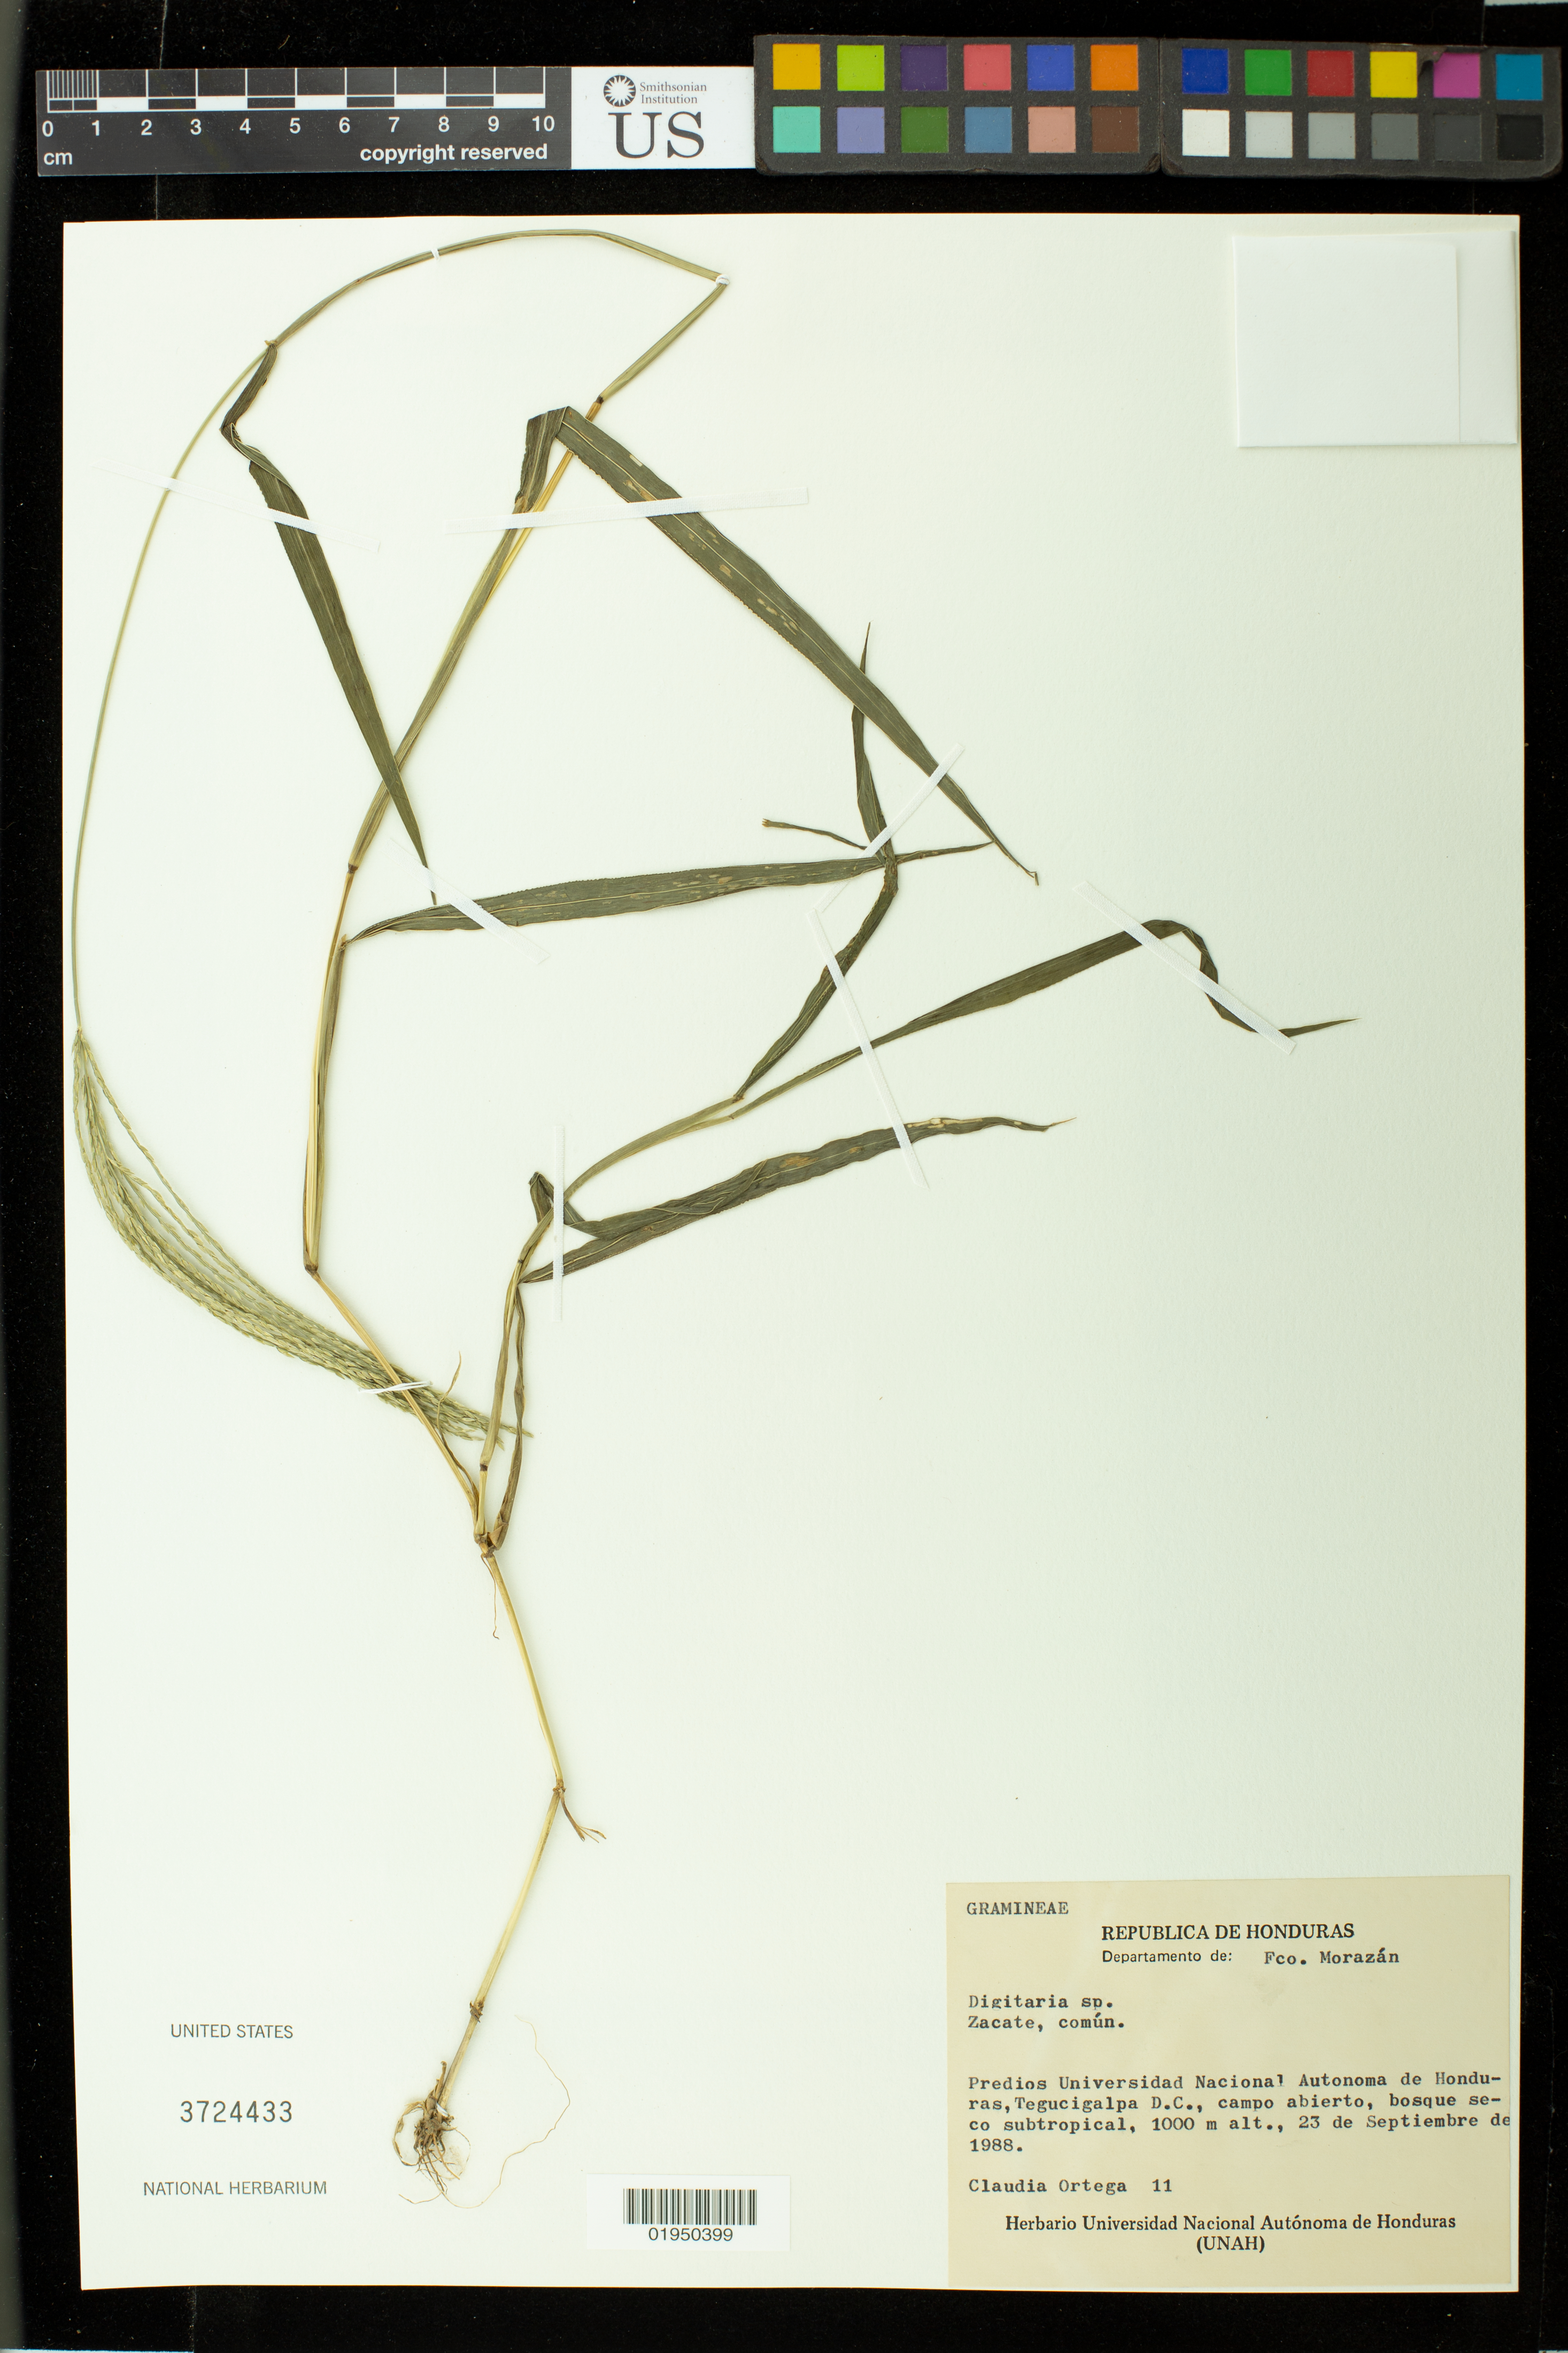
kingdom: Plantae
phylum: Tracheophyta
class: Liliopsida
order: Poales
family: Poaceae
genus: Digitaria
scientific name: Digitaria sp.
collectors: C. Ortega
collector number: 11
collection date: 1988-09-23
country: Honduras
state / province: Fco. Morazán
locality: Predious Universidad NAcional Autonoma de Hounduras, Tegucigalpa D.C. campo Abierto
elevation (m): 1000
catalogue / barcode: US 3724433